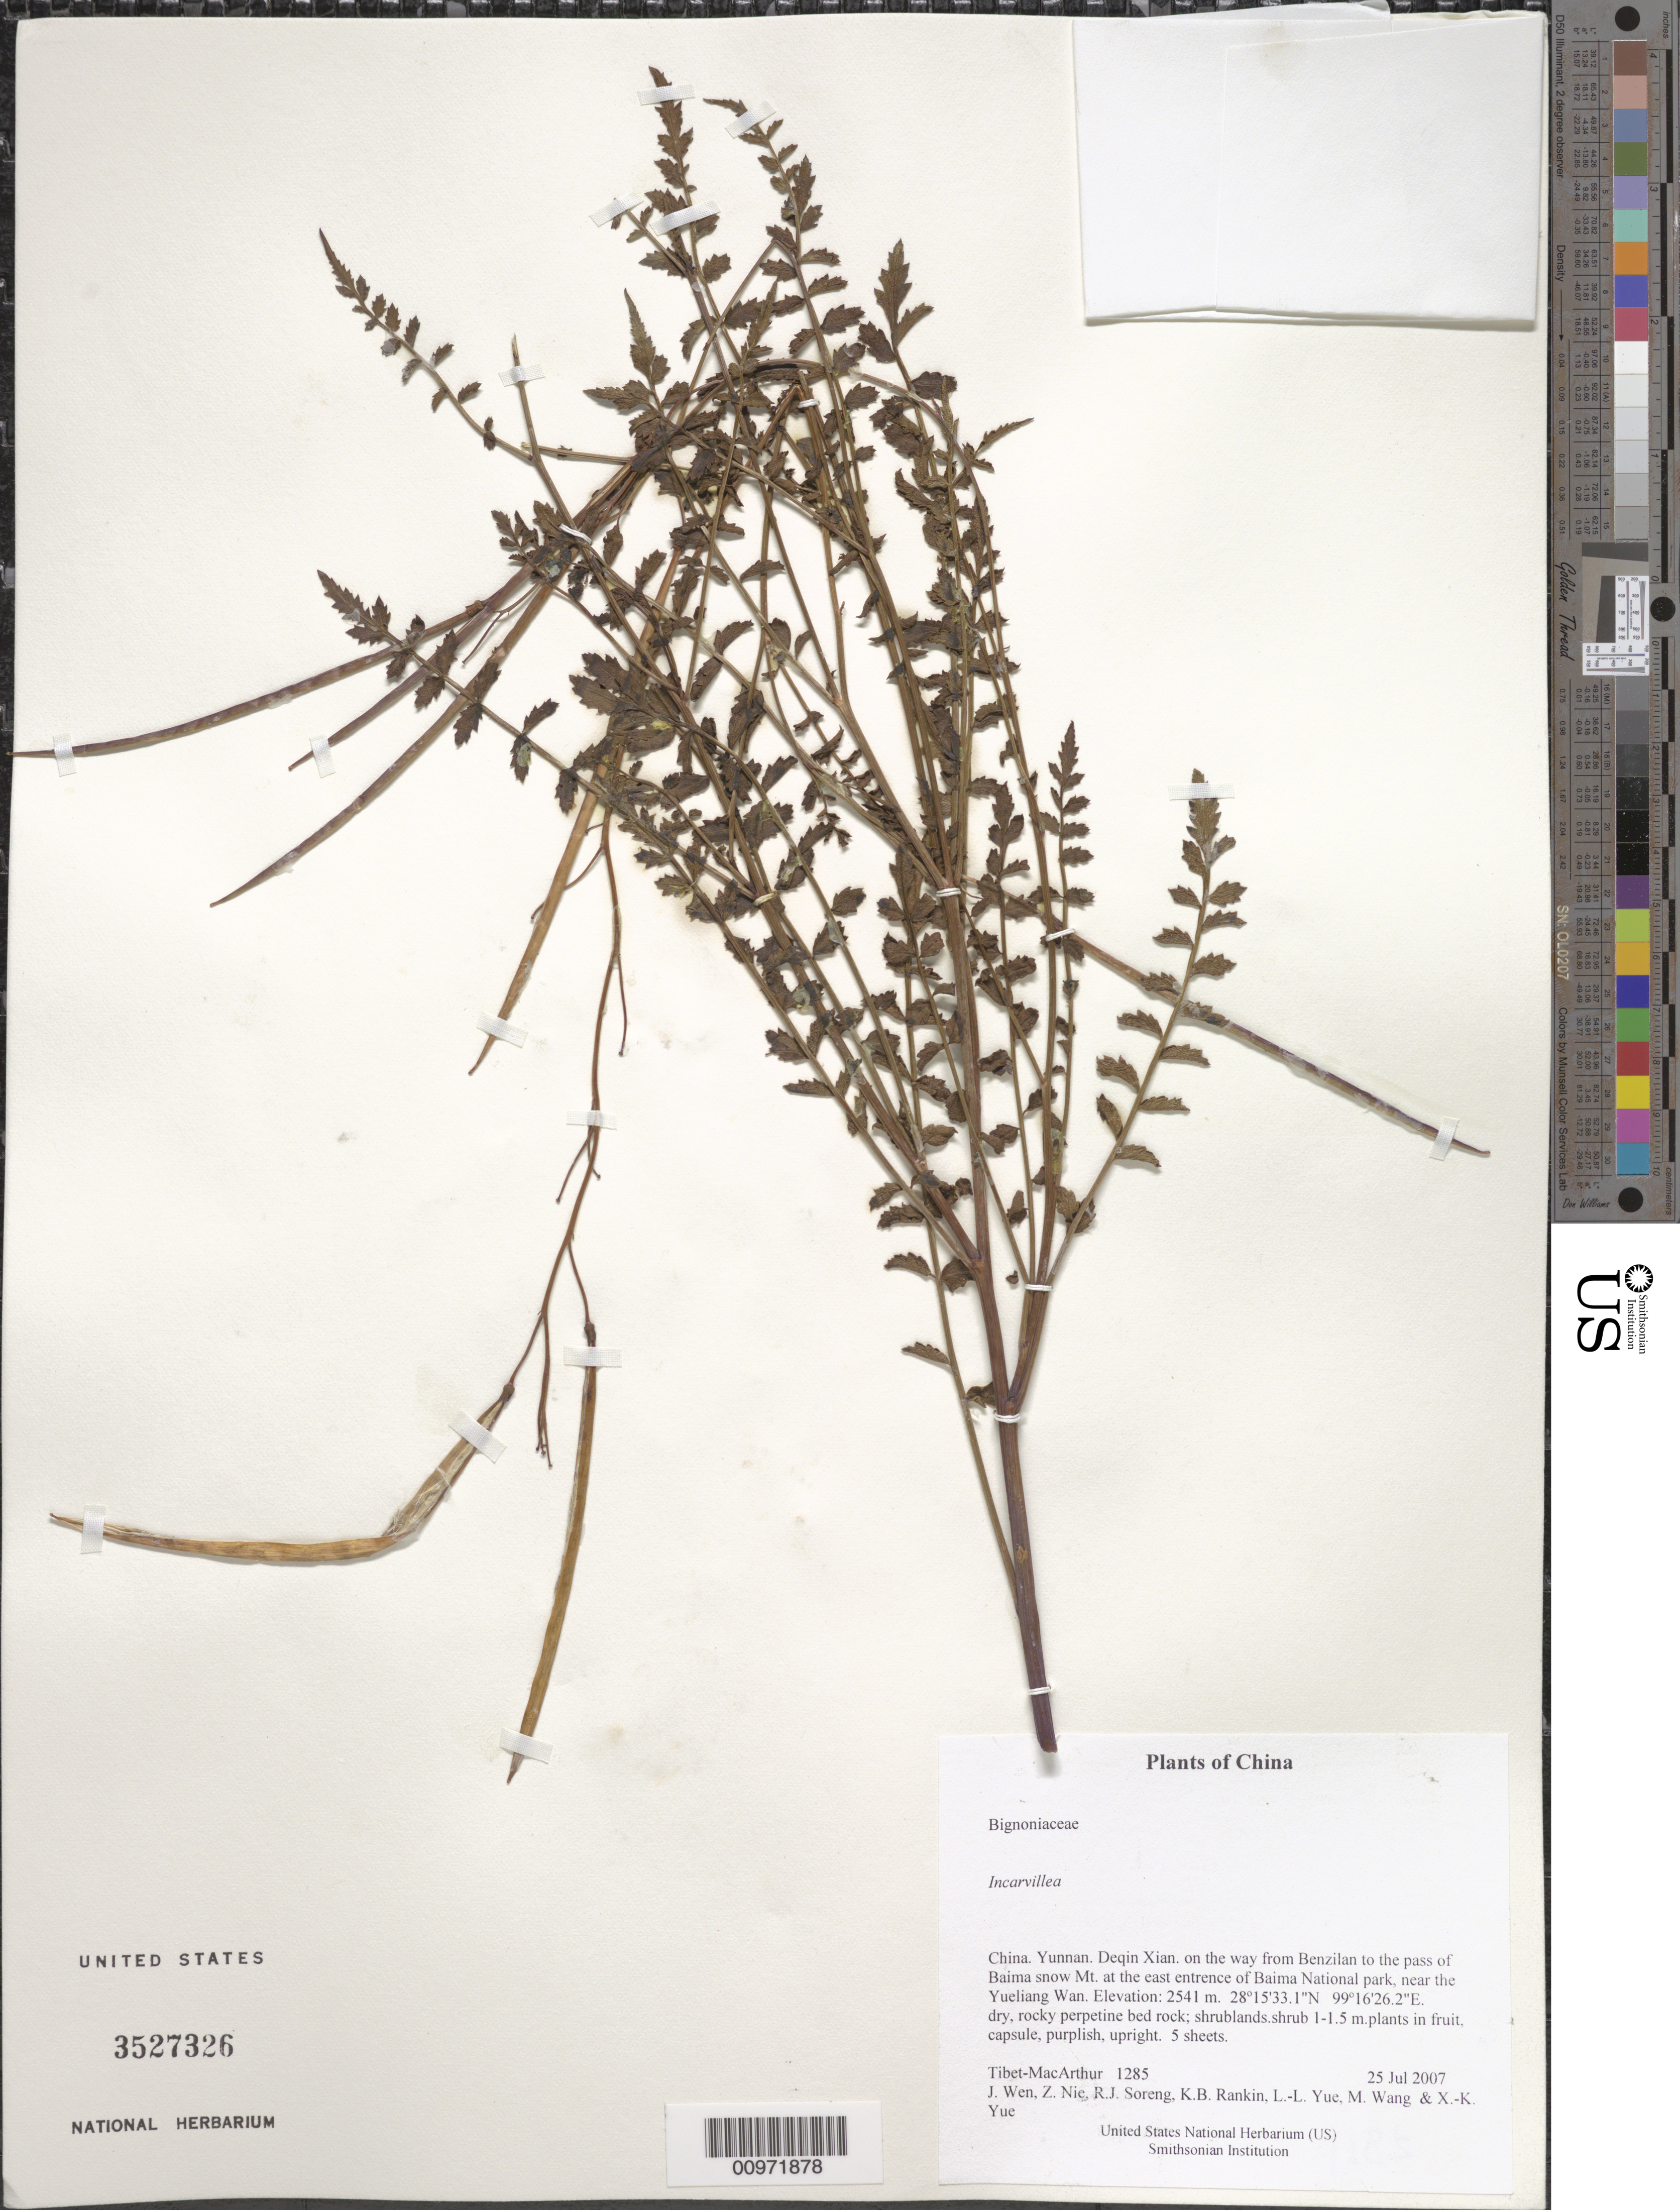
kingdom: Plantae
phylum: Tracheophyta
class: Magnoliopsida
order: Lamiales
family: Bignoniaceae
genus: Incarvillea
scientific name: Incarvillea sp.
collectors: Tibet-MacArthur, J. Wen, Z. Nie, R. J. Soreng, K. Rankin, L. Yue, M. Wang & X. Yue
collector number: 1285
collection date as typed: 25 Jul 2007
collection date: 2007-07-25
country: China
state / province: Yunnan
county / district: Deqin Xian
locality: on the way from Benzilan to the pass of Baima snow Mt. at the east entrence of Baima National park, near the Yueliang Wan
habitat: dry, rocky perpetine bed rock; shrublands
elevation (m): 2541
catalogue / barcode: US 3527326